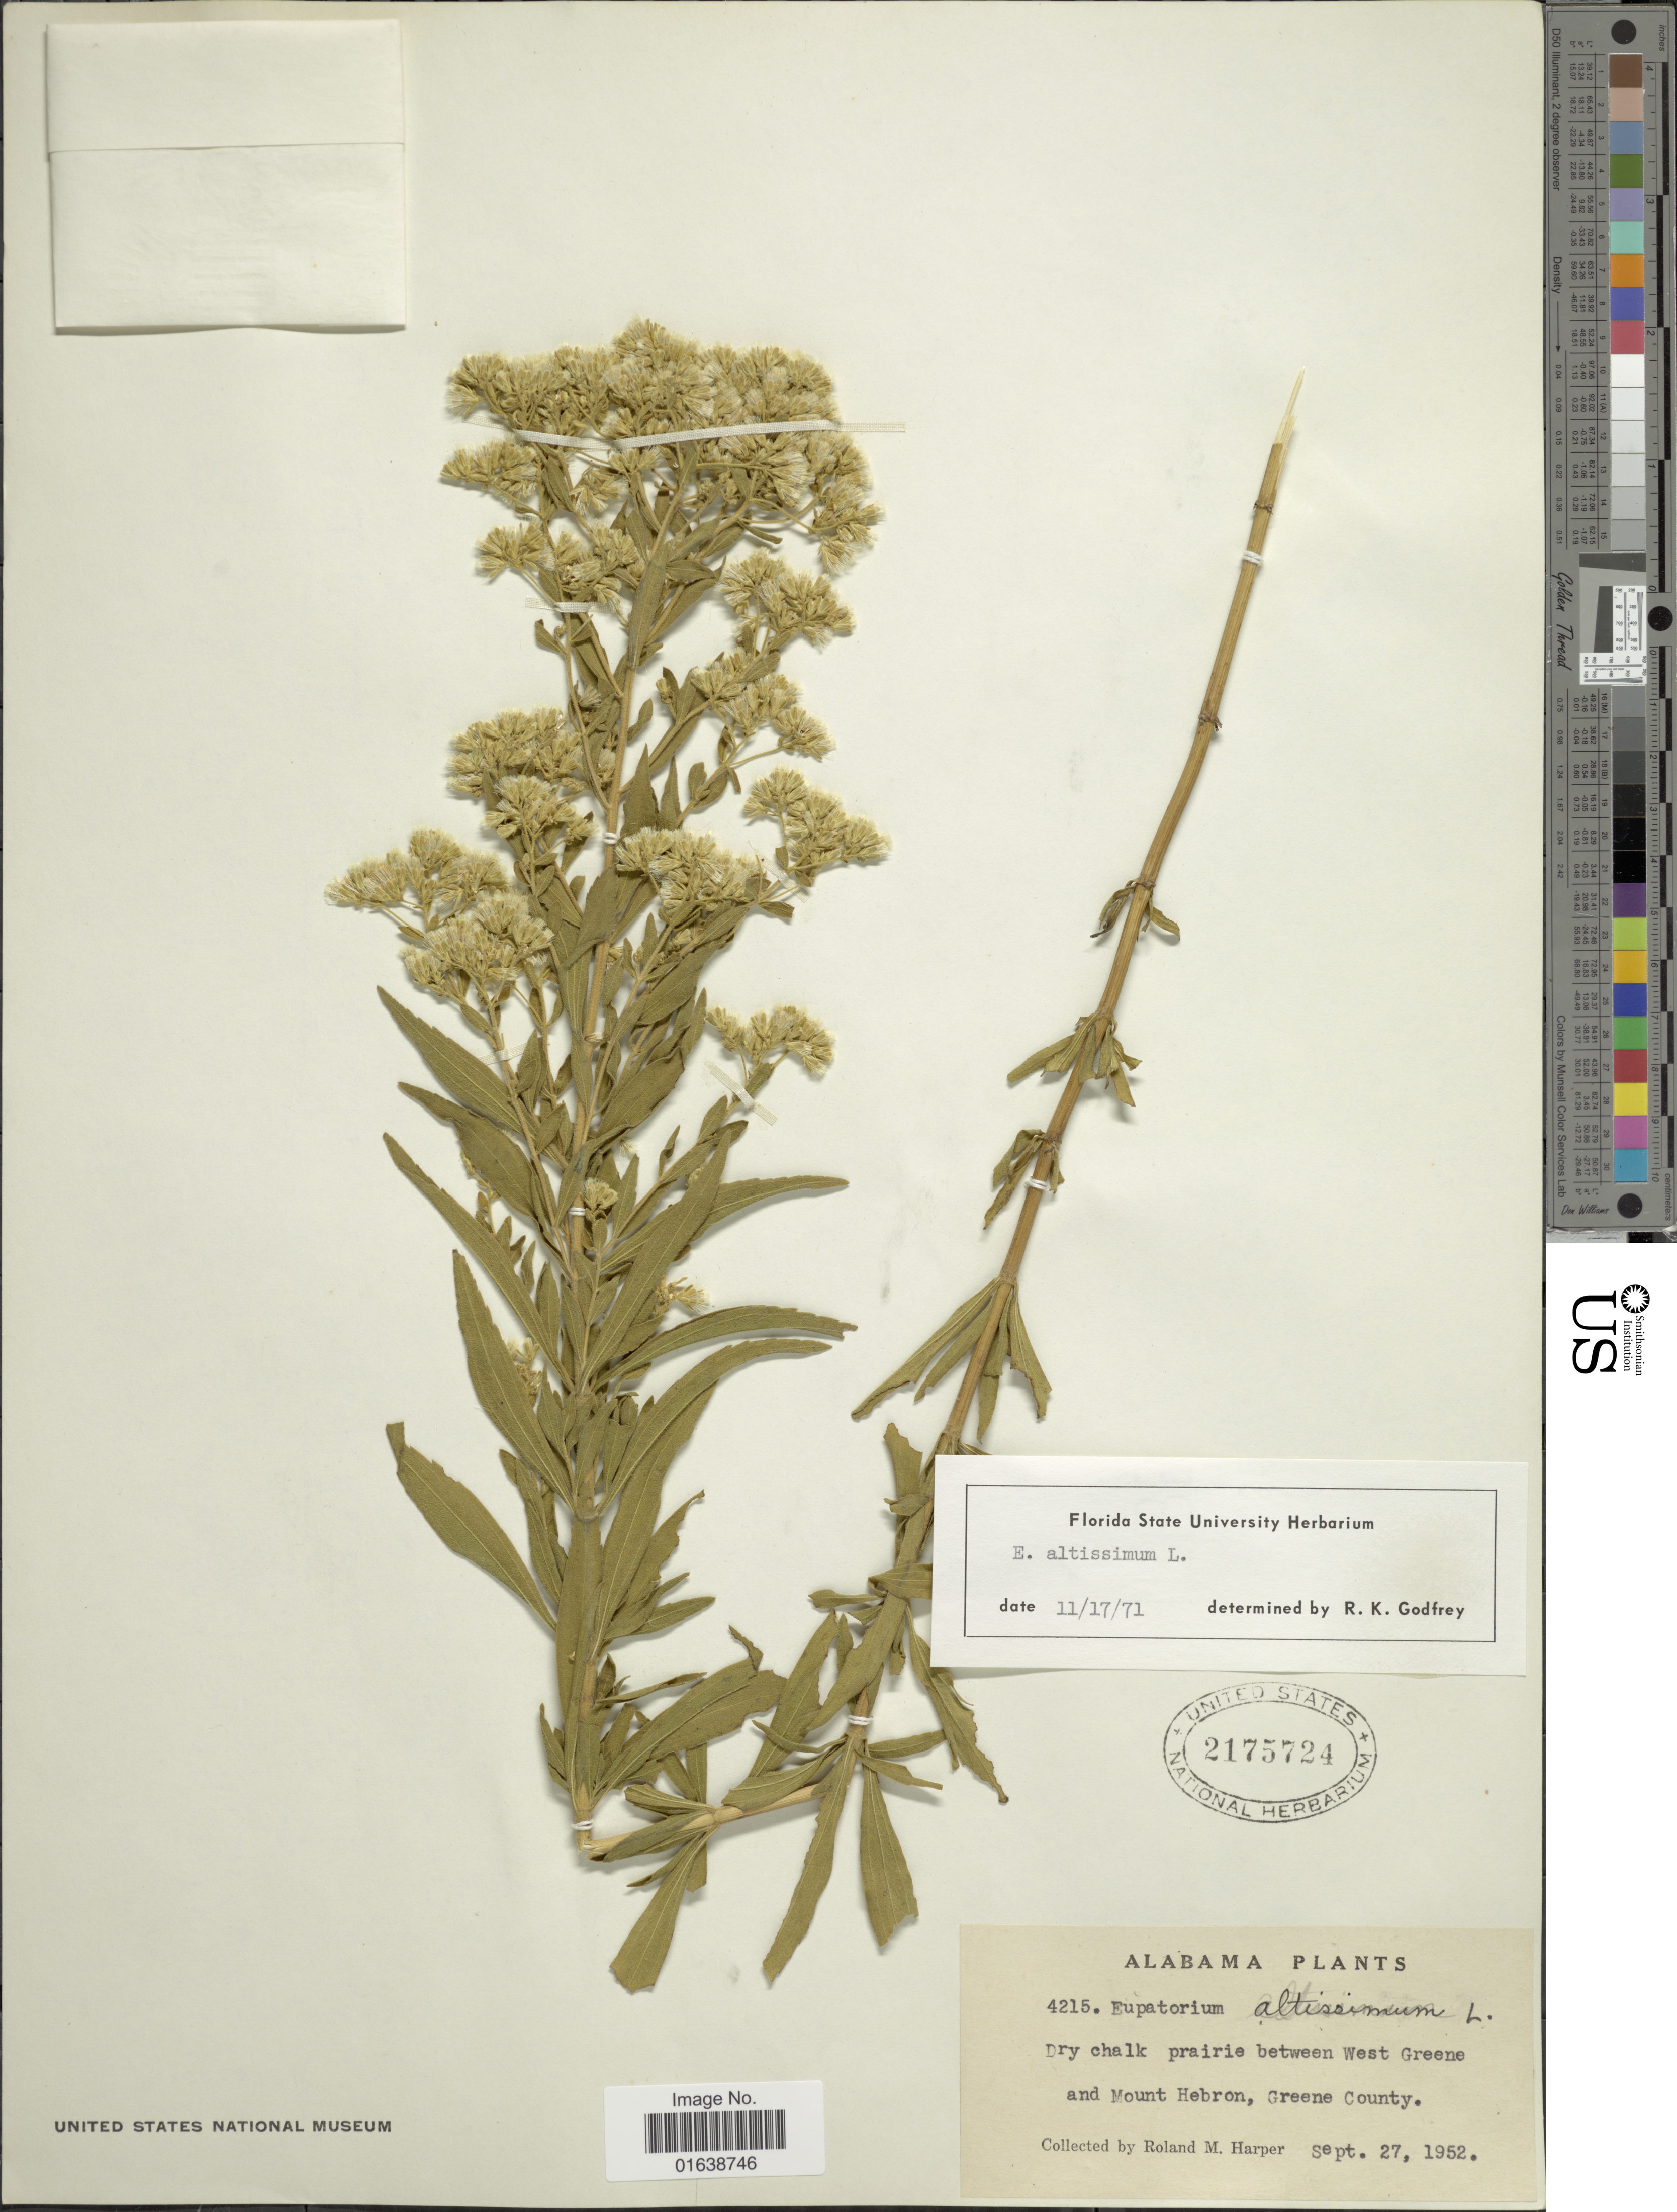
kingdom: Plantae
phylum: Tracheophyta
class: Magnoliopsida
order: Asterales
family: Asteraceae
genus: Eupatorium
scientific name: Eupatorium altissimum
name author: L.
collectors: R. M. Harper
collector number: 4215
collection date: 1952-09-27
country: United States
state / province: Alabama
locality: Alabama. Dry chalk prairie between West Greene and Mount Hebron, Greene County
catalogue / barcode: US 2175724